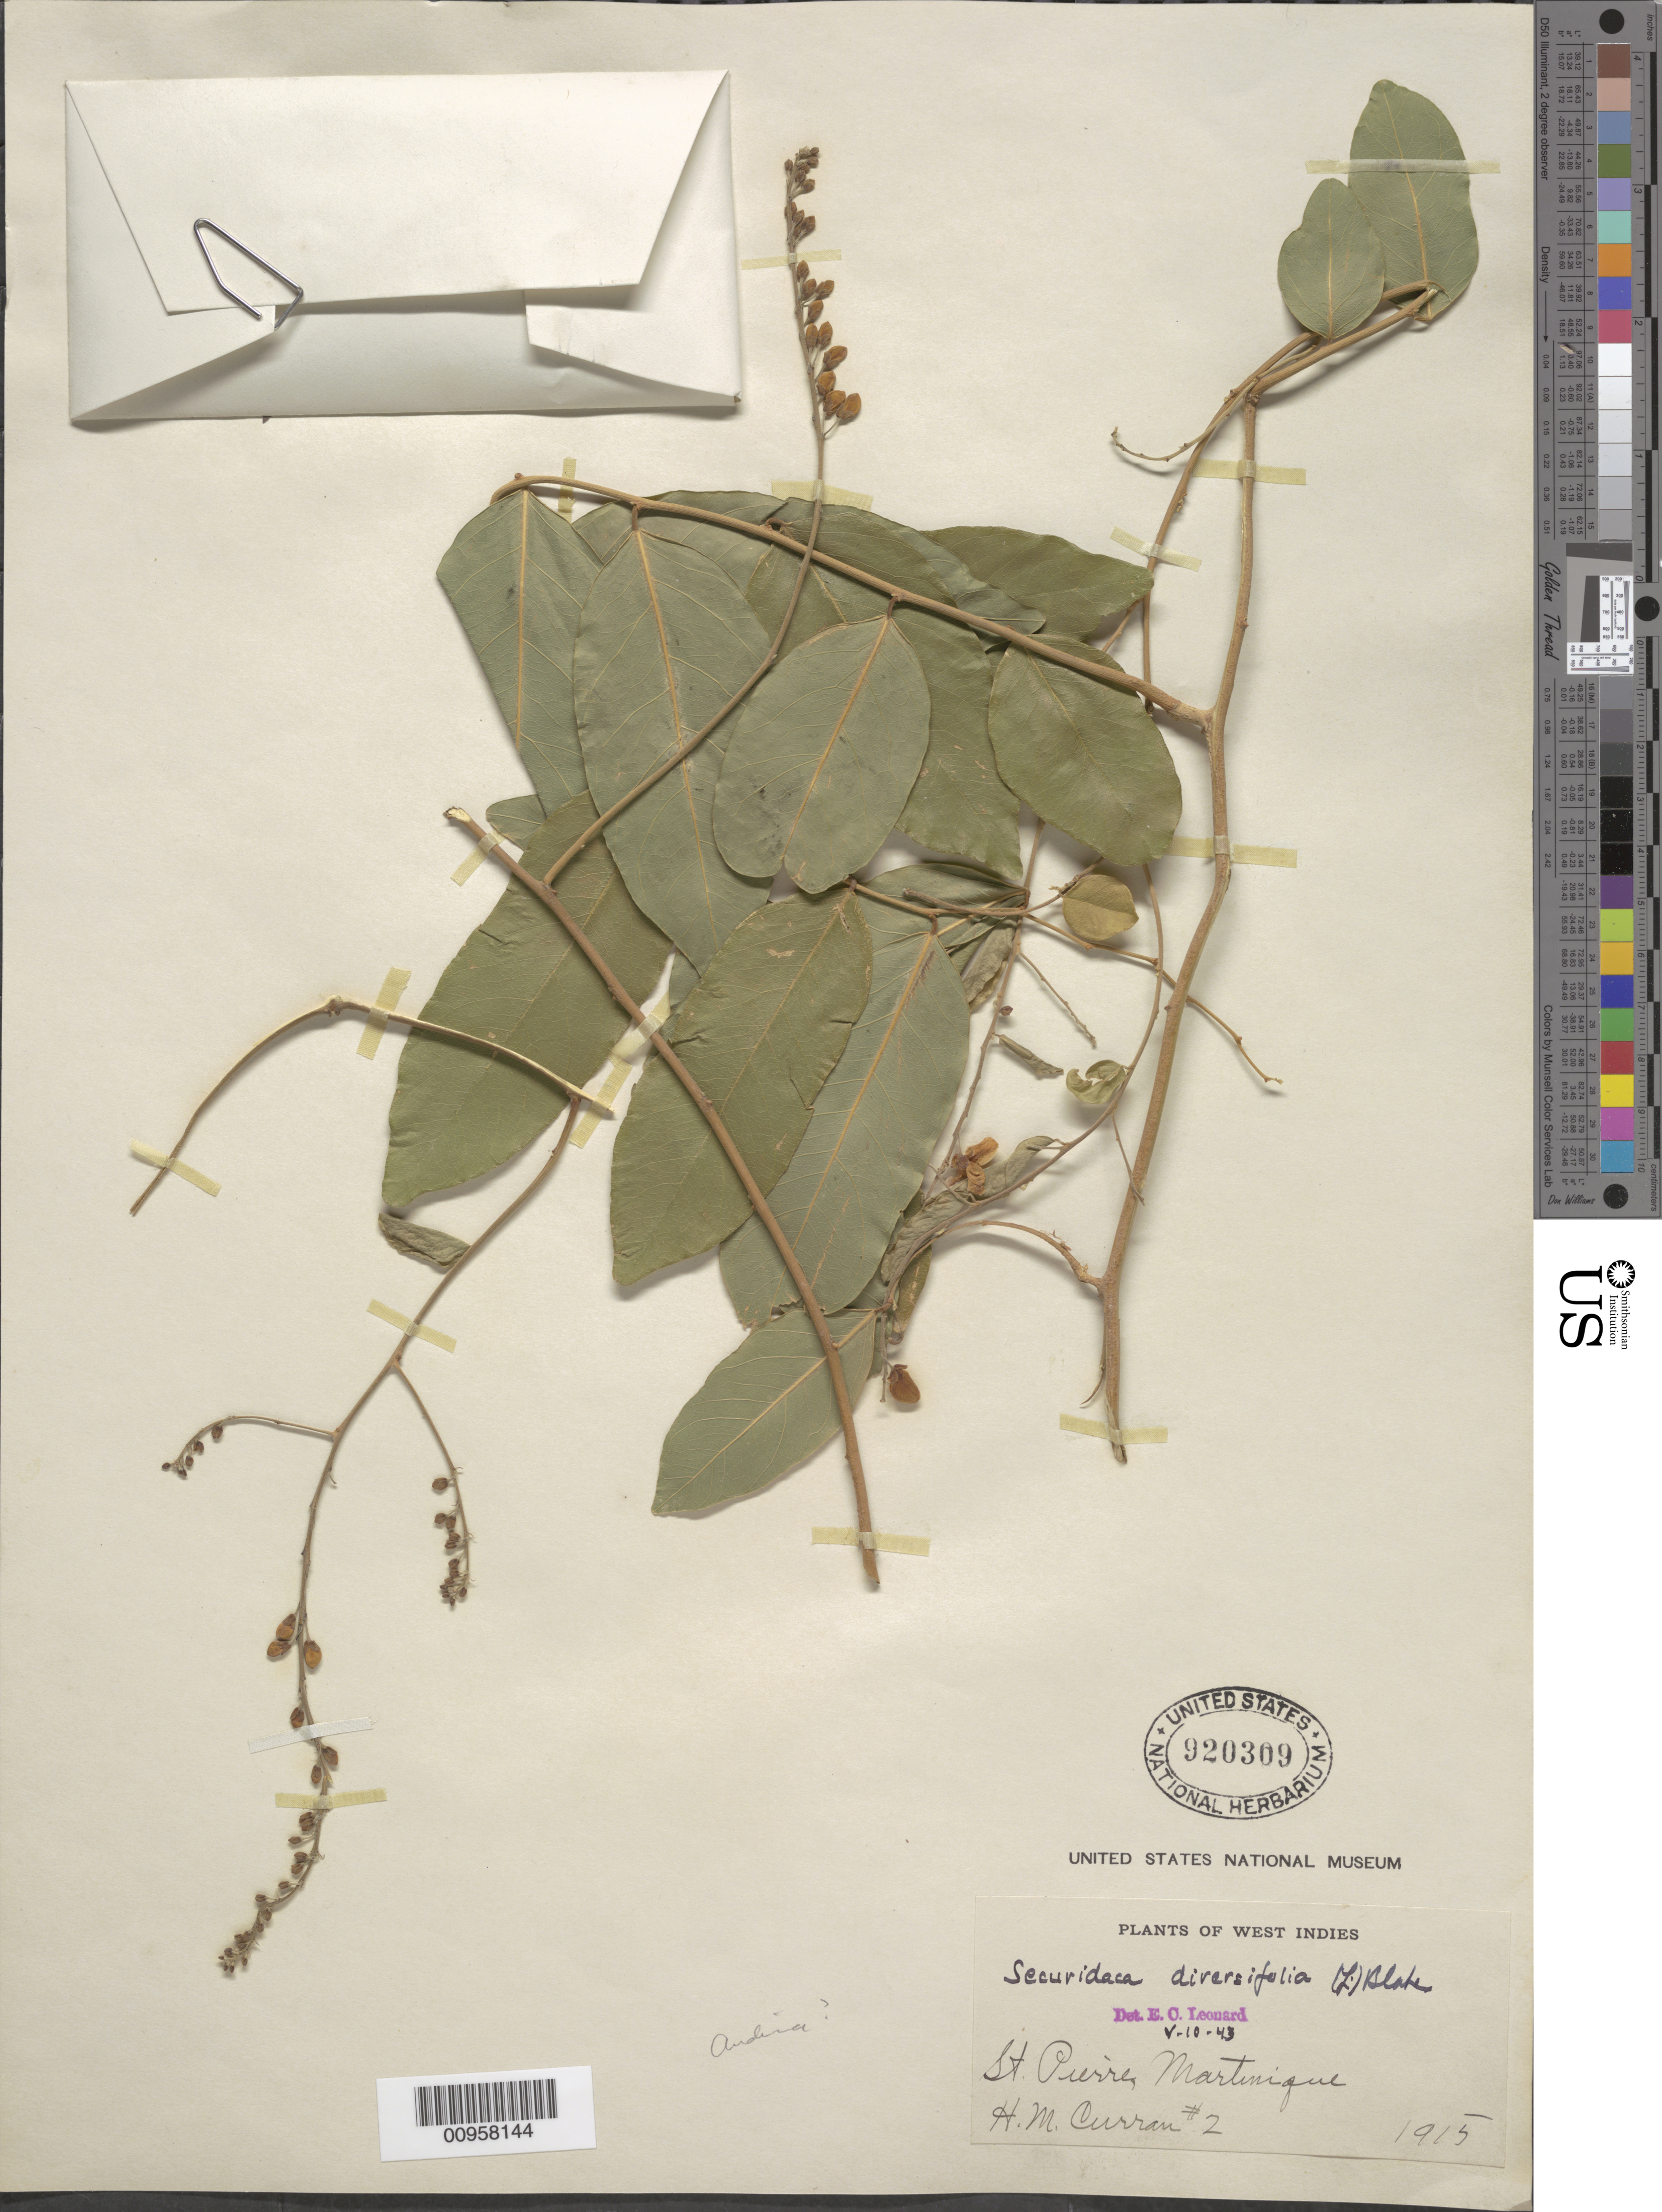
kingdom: Plantae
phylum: Tracheophyta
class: Magnoliopsida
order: Fabales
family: Polygalaceae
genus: Securidaca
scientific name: Securidaca diversifolia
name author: (L.) S.F. Blake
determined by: Leonard, Emery C., (US)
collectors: H. M. Curran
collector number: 2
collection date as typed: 1915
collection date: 1915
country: Martinique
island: Martinique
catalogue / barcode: US 920309